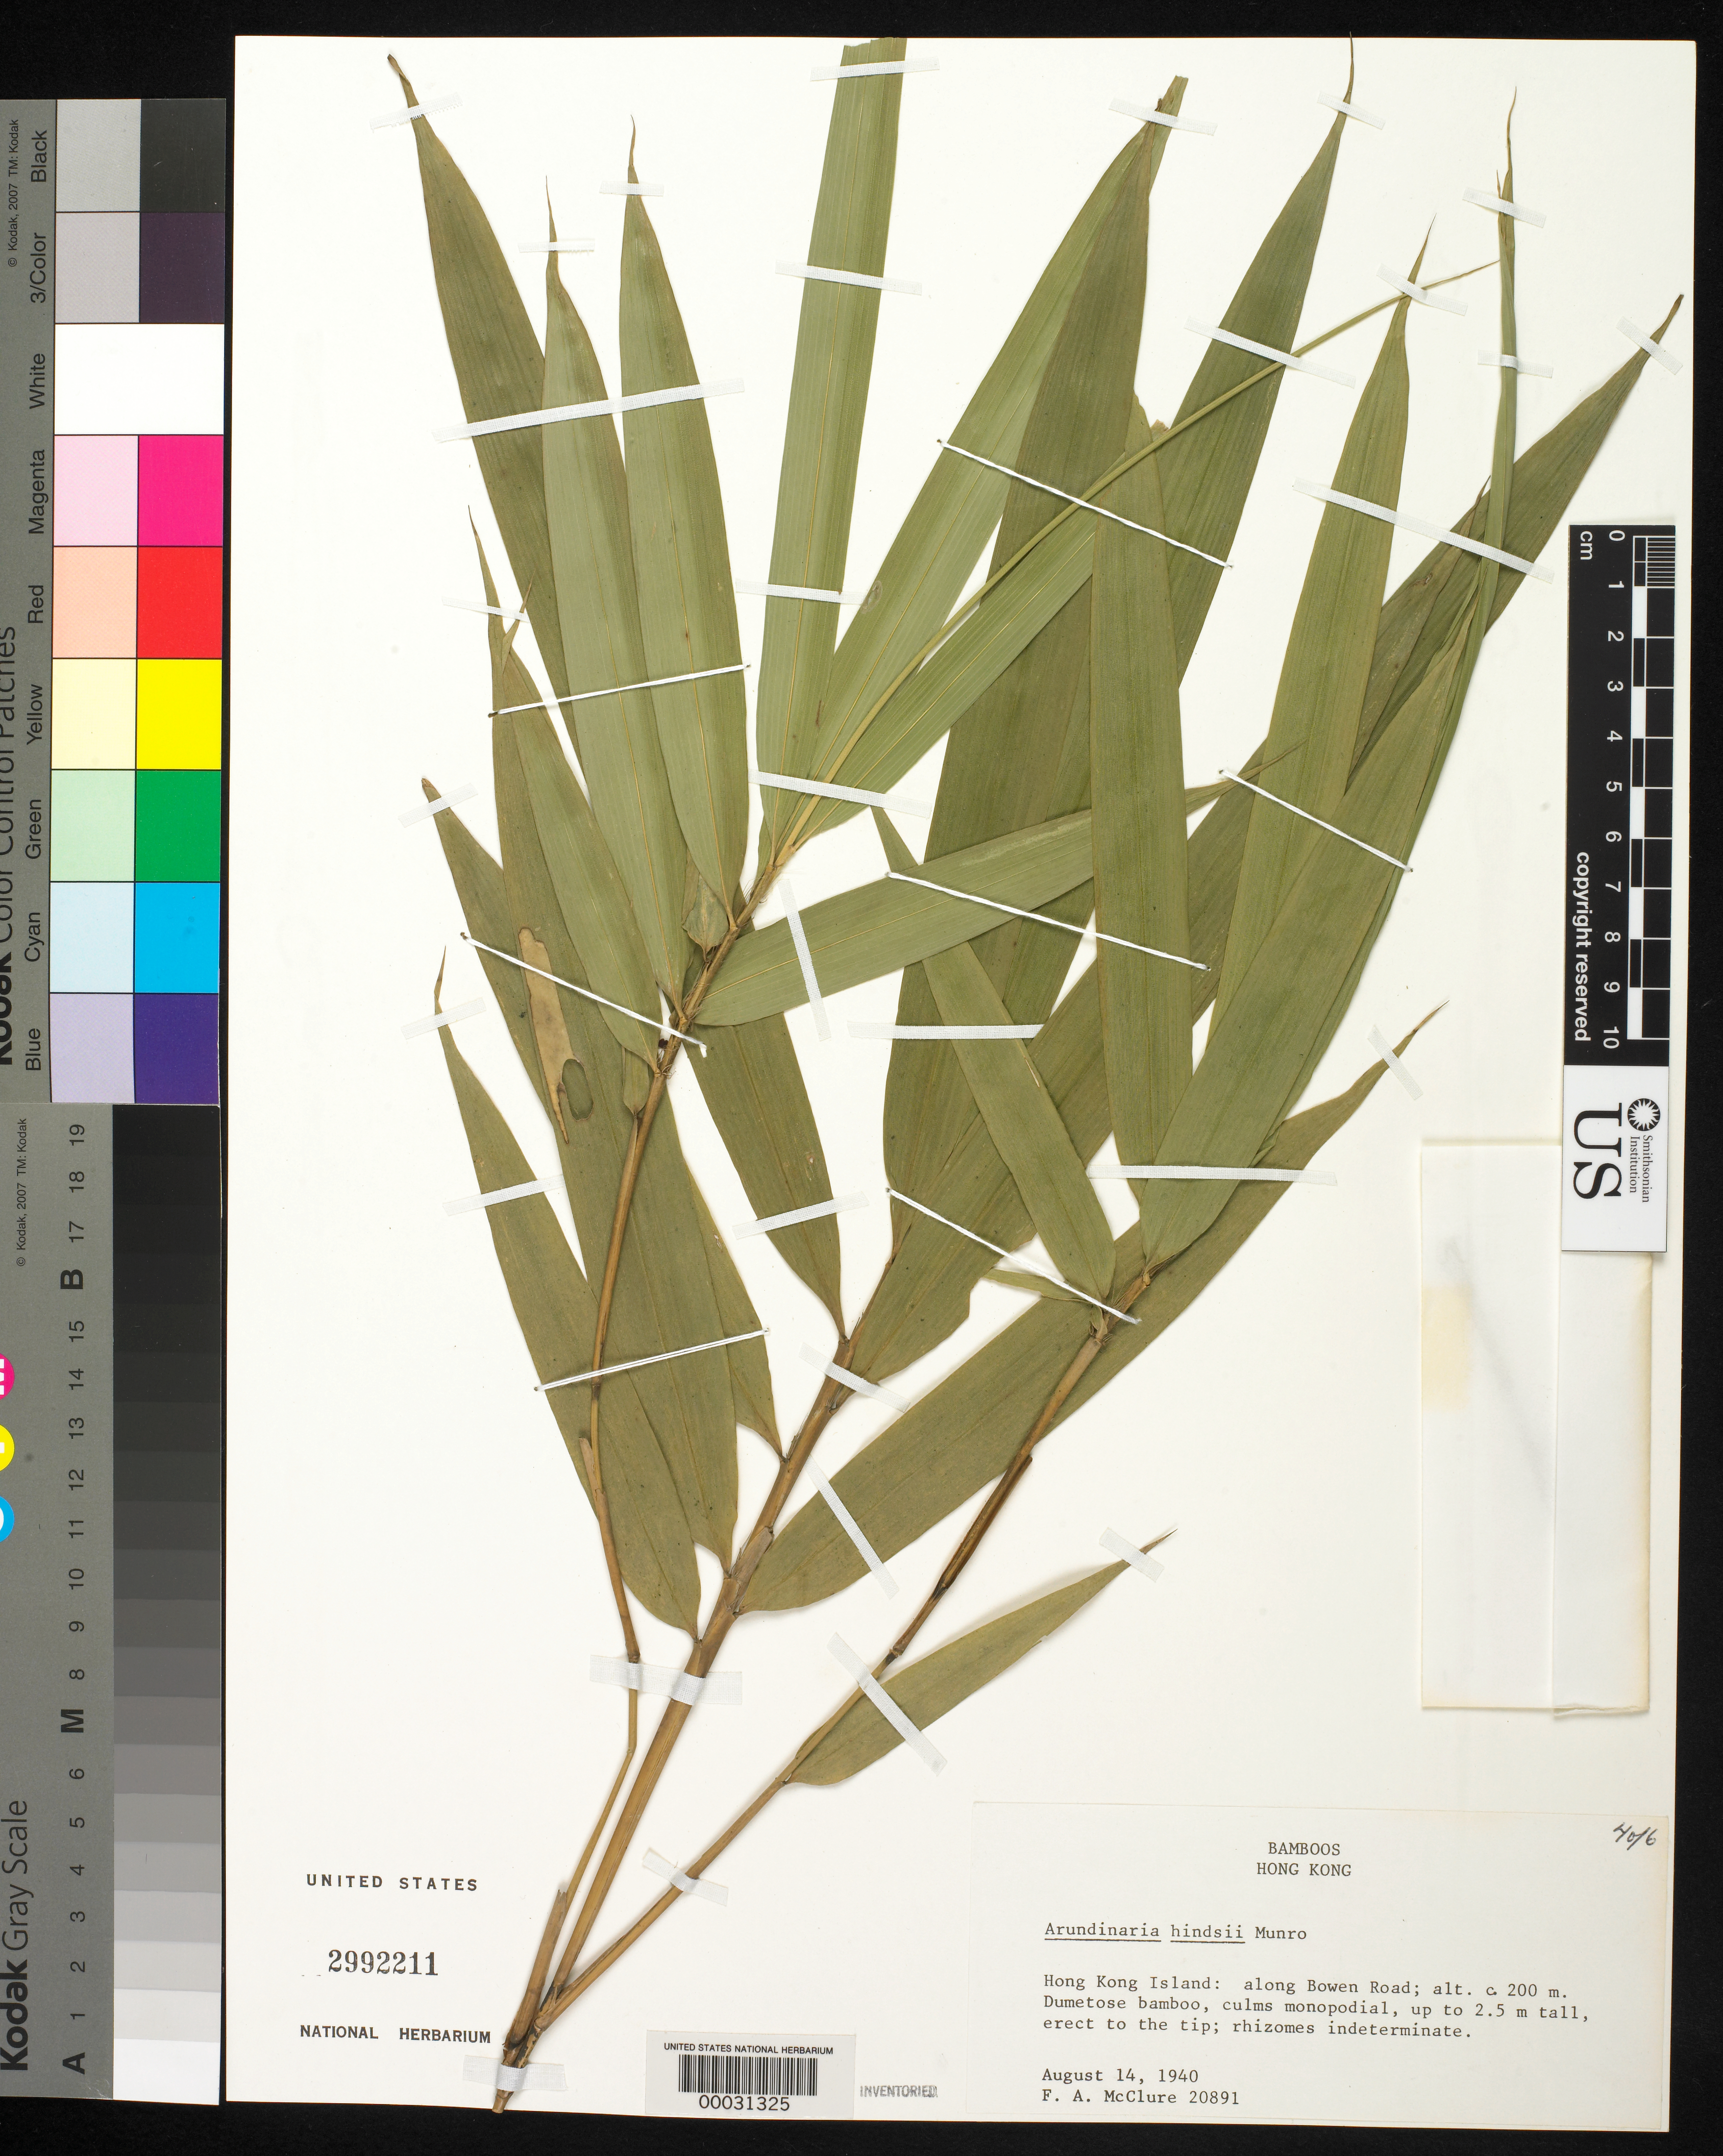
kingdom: Plantae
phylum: Tracheophyta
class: Liliopsida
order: Poales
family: Poaceae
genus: Pseudosasa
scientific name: Pseudosasa hindsii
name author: (Munro) S.L. Chen & G.Y. Sheng ex T.G. Liang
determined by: Poaceae Reorganization Project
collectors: F. A. McClure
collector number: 20891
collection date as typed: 14 Aug 1940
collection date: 1940-08-14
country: China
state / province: Hong Kong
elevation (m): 200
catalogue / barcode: US 2992211